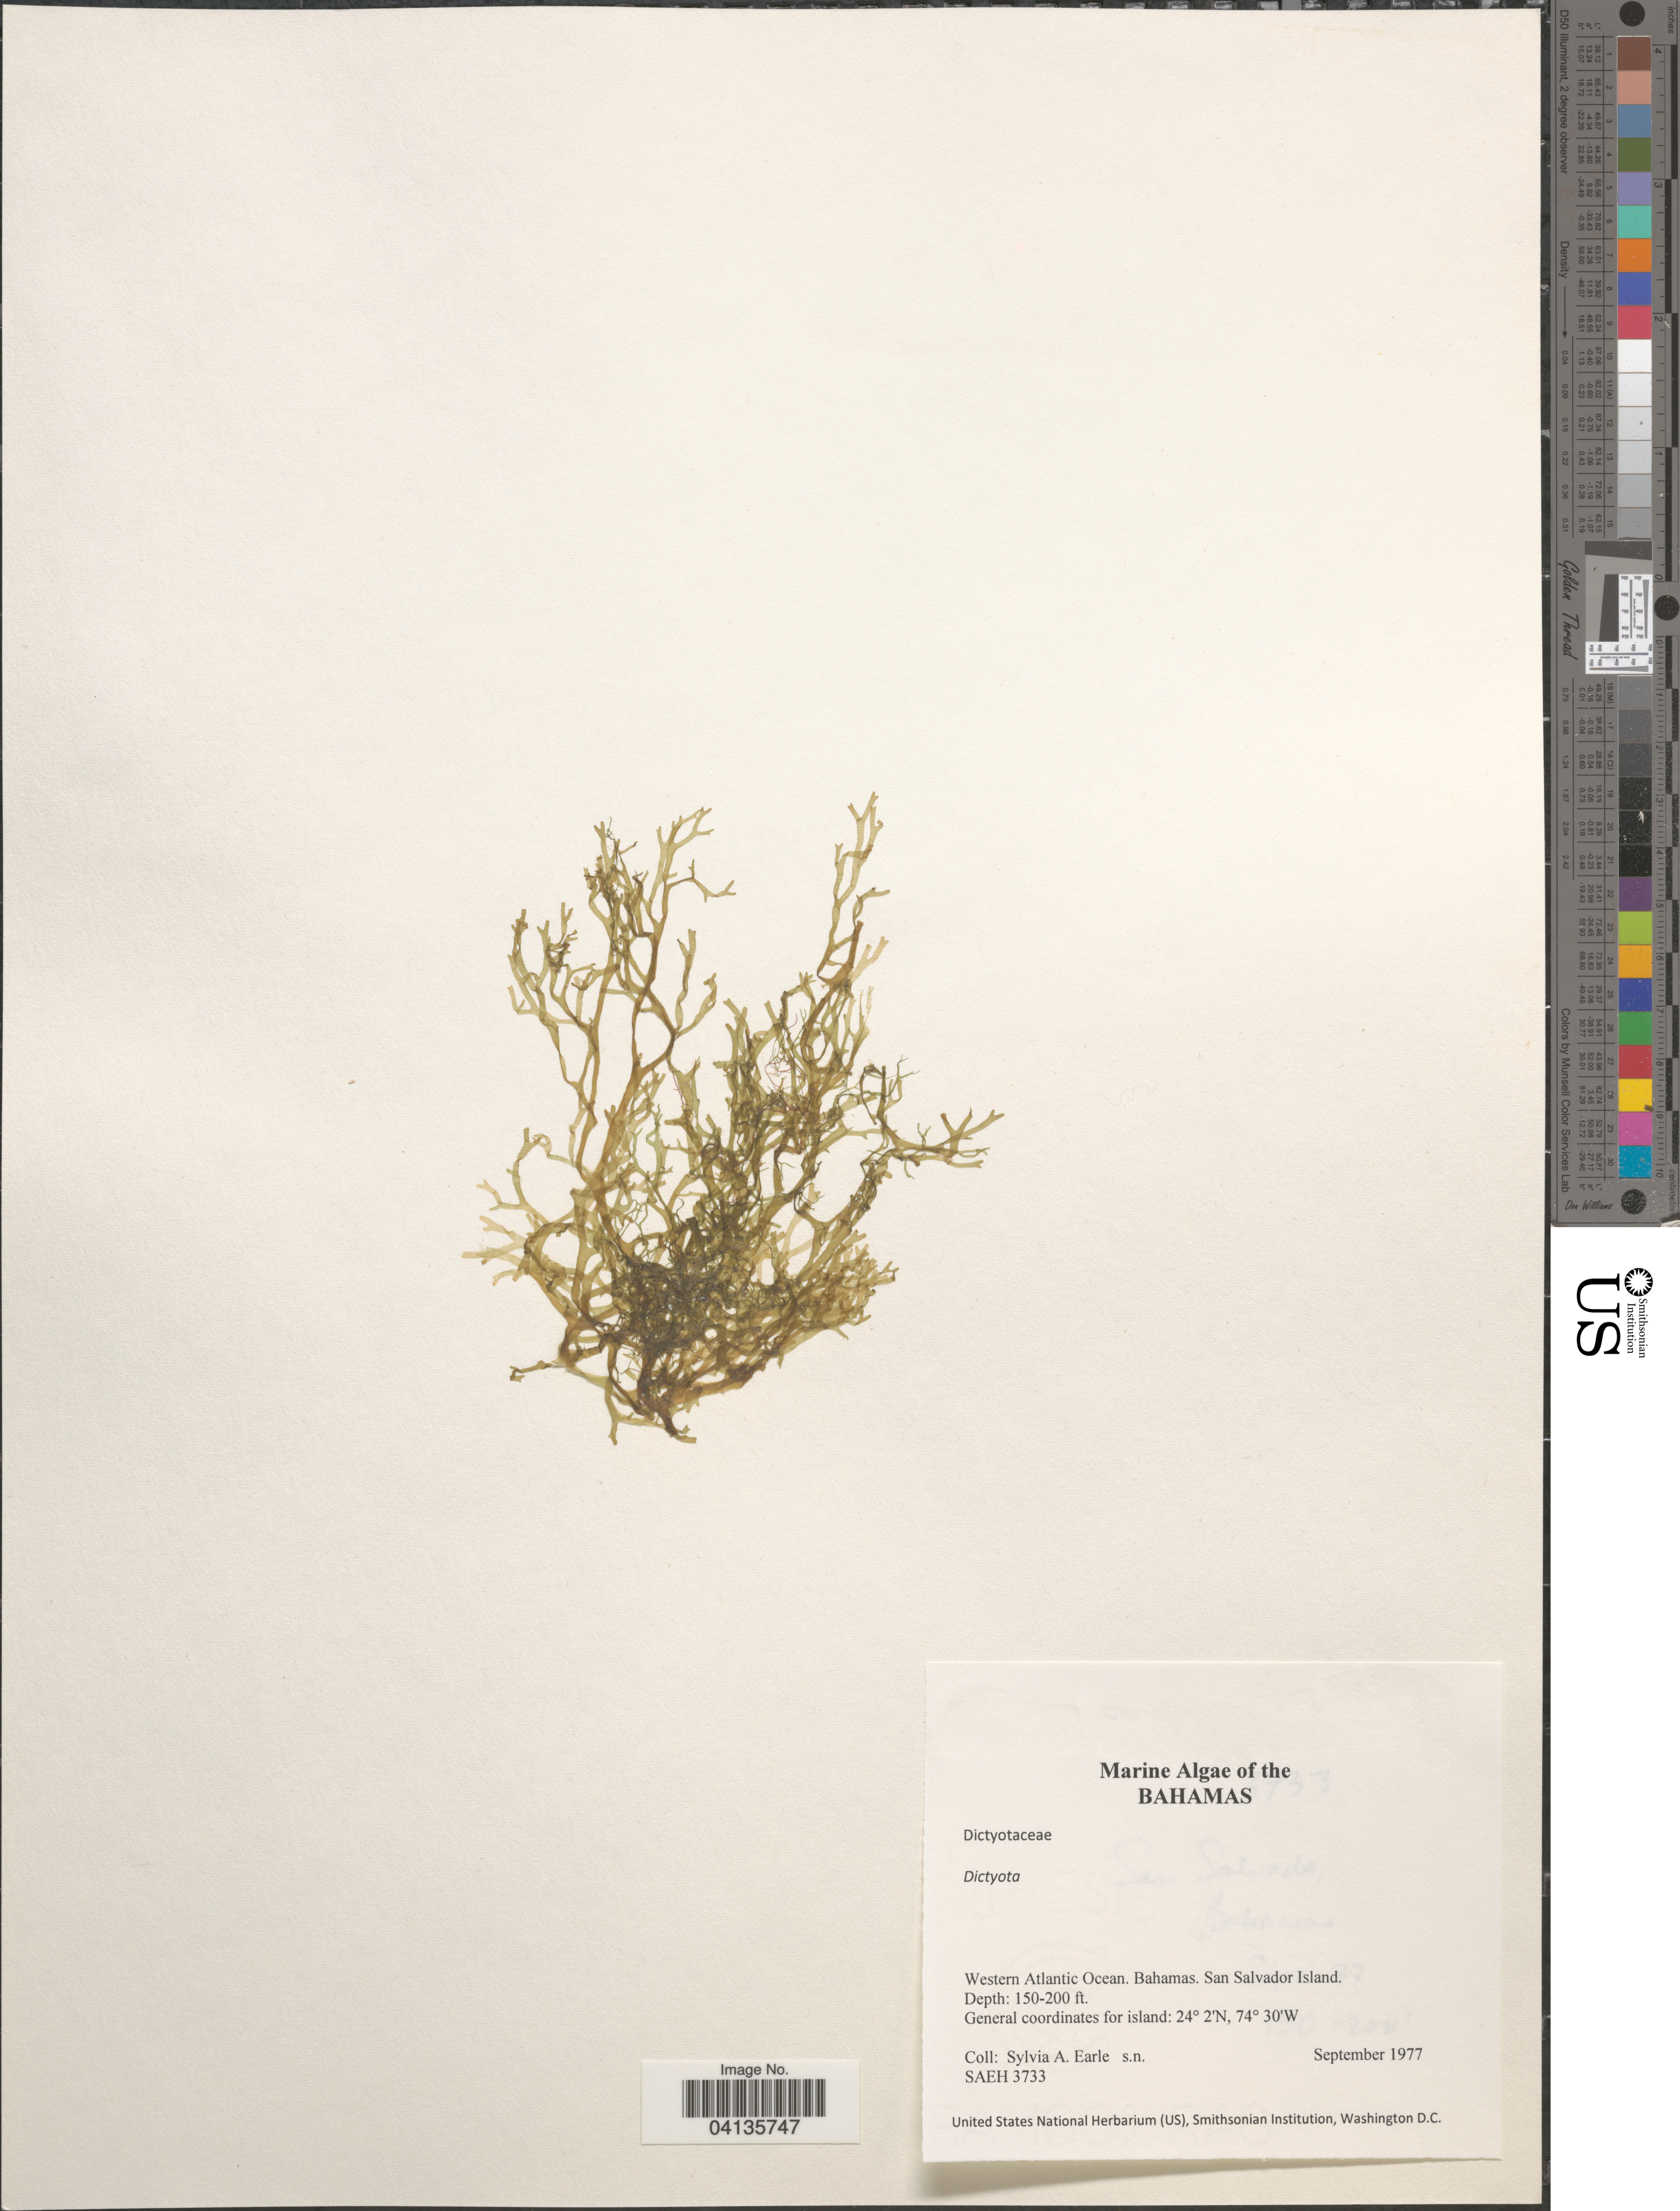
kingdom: Chromista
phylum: Ochrophyta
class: Phaeophyceae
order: Dictyotales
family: Dictyotaceae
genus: Dictyota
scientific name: Dictyota sp.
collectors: S. A. Earle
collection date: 1977-09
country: Bahamas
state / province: San Salvador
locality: Western Atlantic Ocean.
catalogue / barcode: US 238560